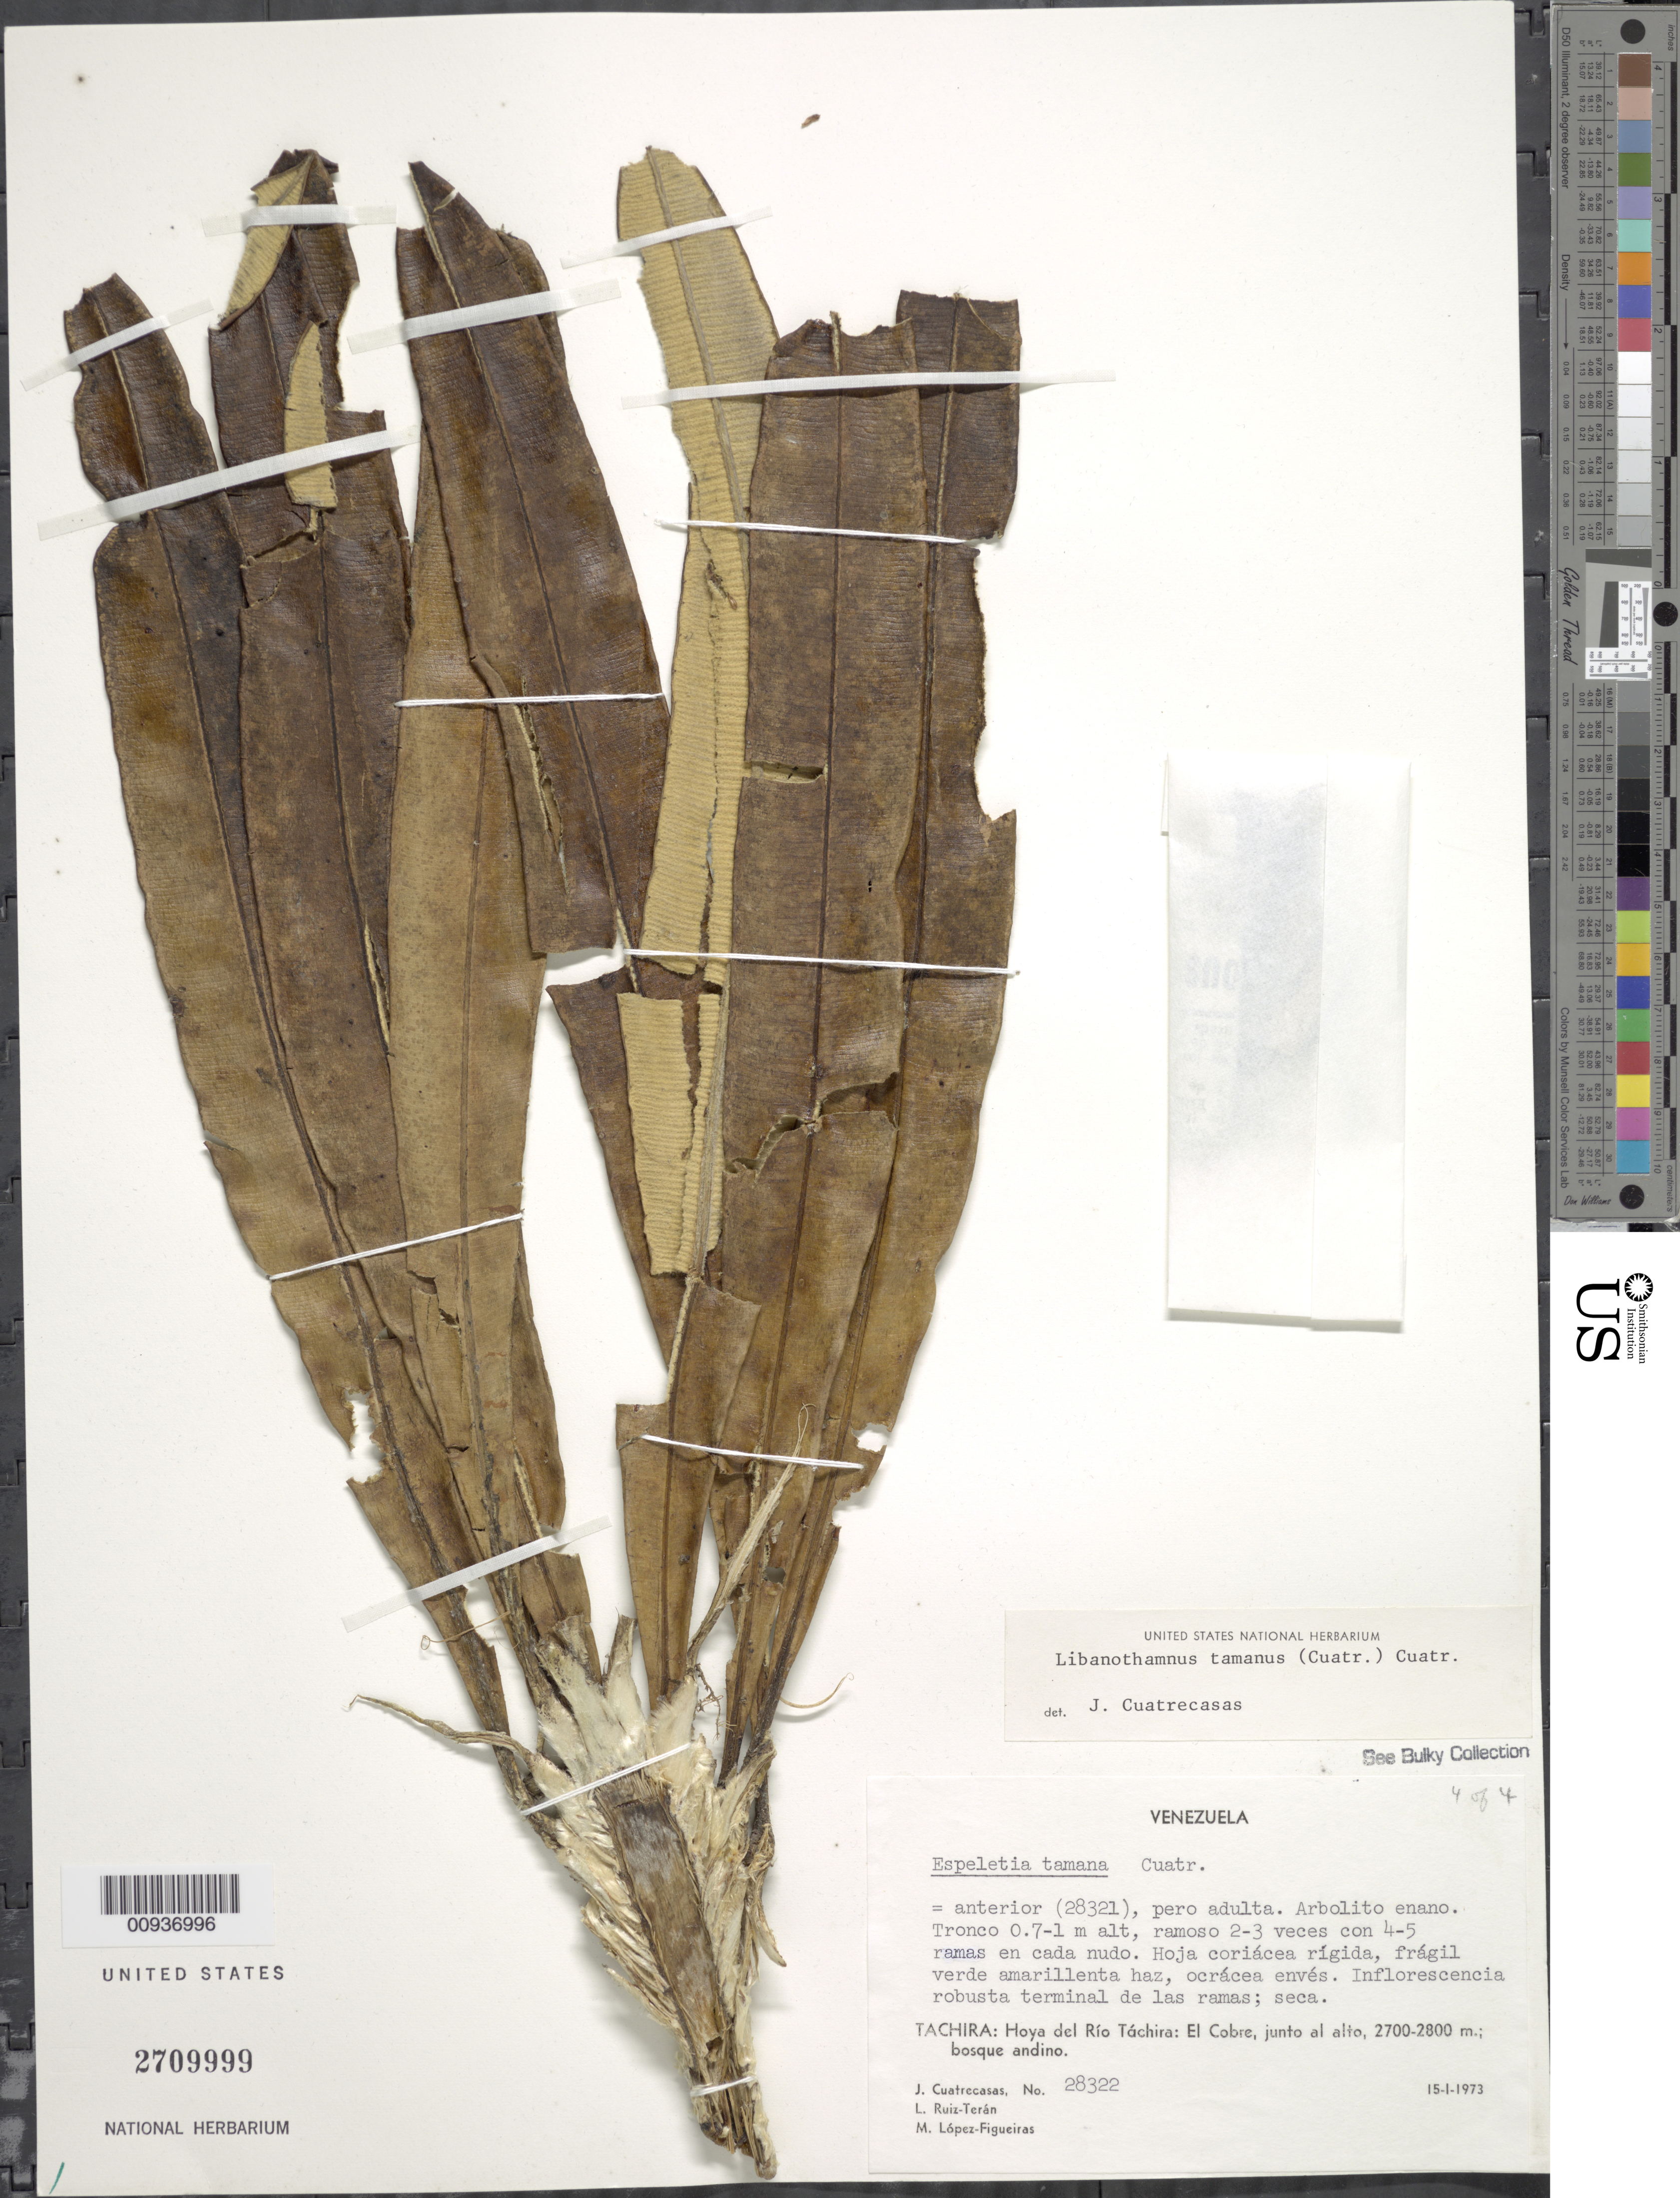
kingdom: Plantae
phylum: Tracheophyta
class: Magnoliopsida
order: Asterales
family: Asteraceae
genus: Libanothamnus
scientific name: Libanothamnus tamanus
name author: (Cuatrec.) Cuatrec.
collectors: J. Cuatrecasas, L. E. Ruíz-Terán & M. López Figueiras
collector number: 28322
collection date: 1973-01-15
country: Venezuela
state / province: Tachira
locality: Hoya del Rio Tachira, El Cobre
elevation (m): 2700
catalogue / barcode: US 2709999